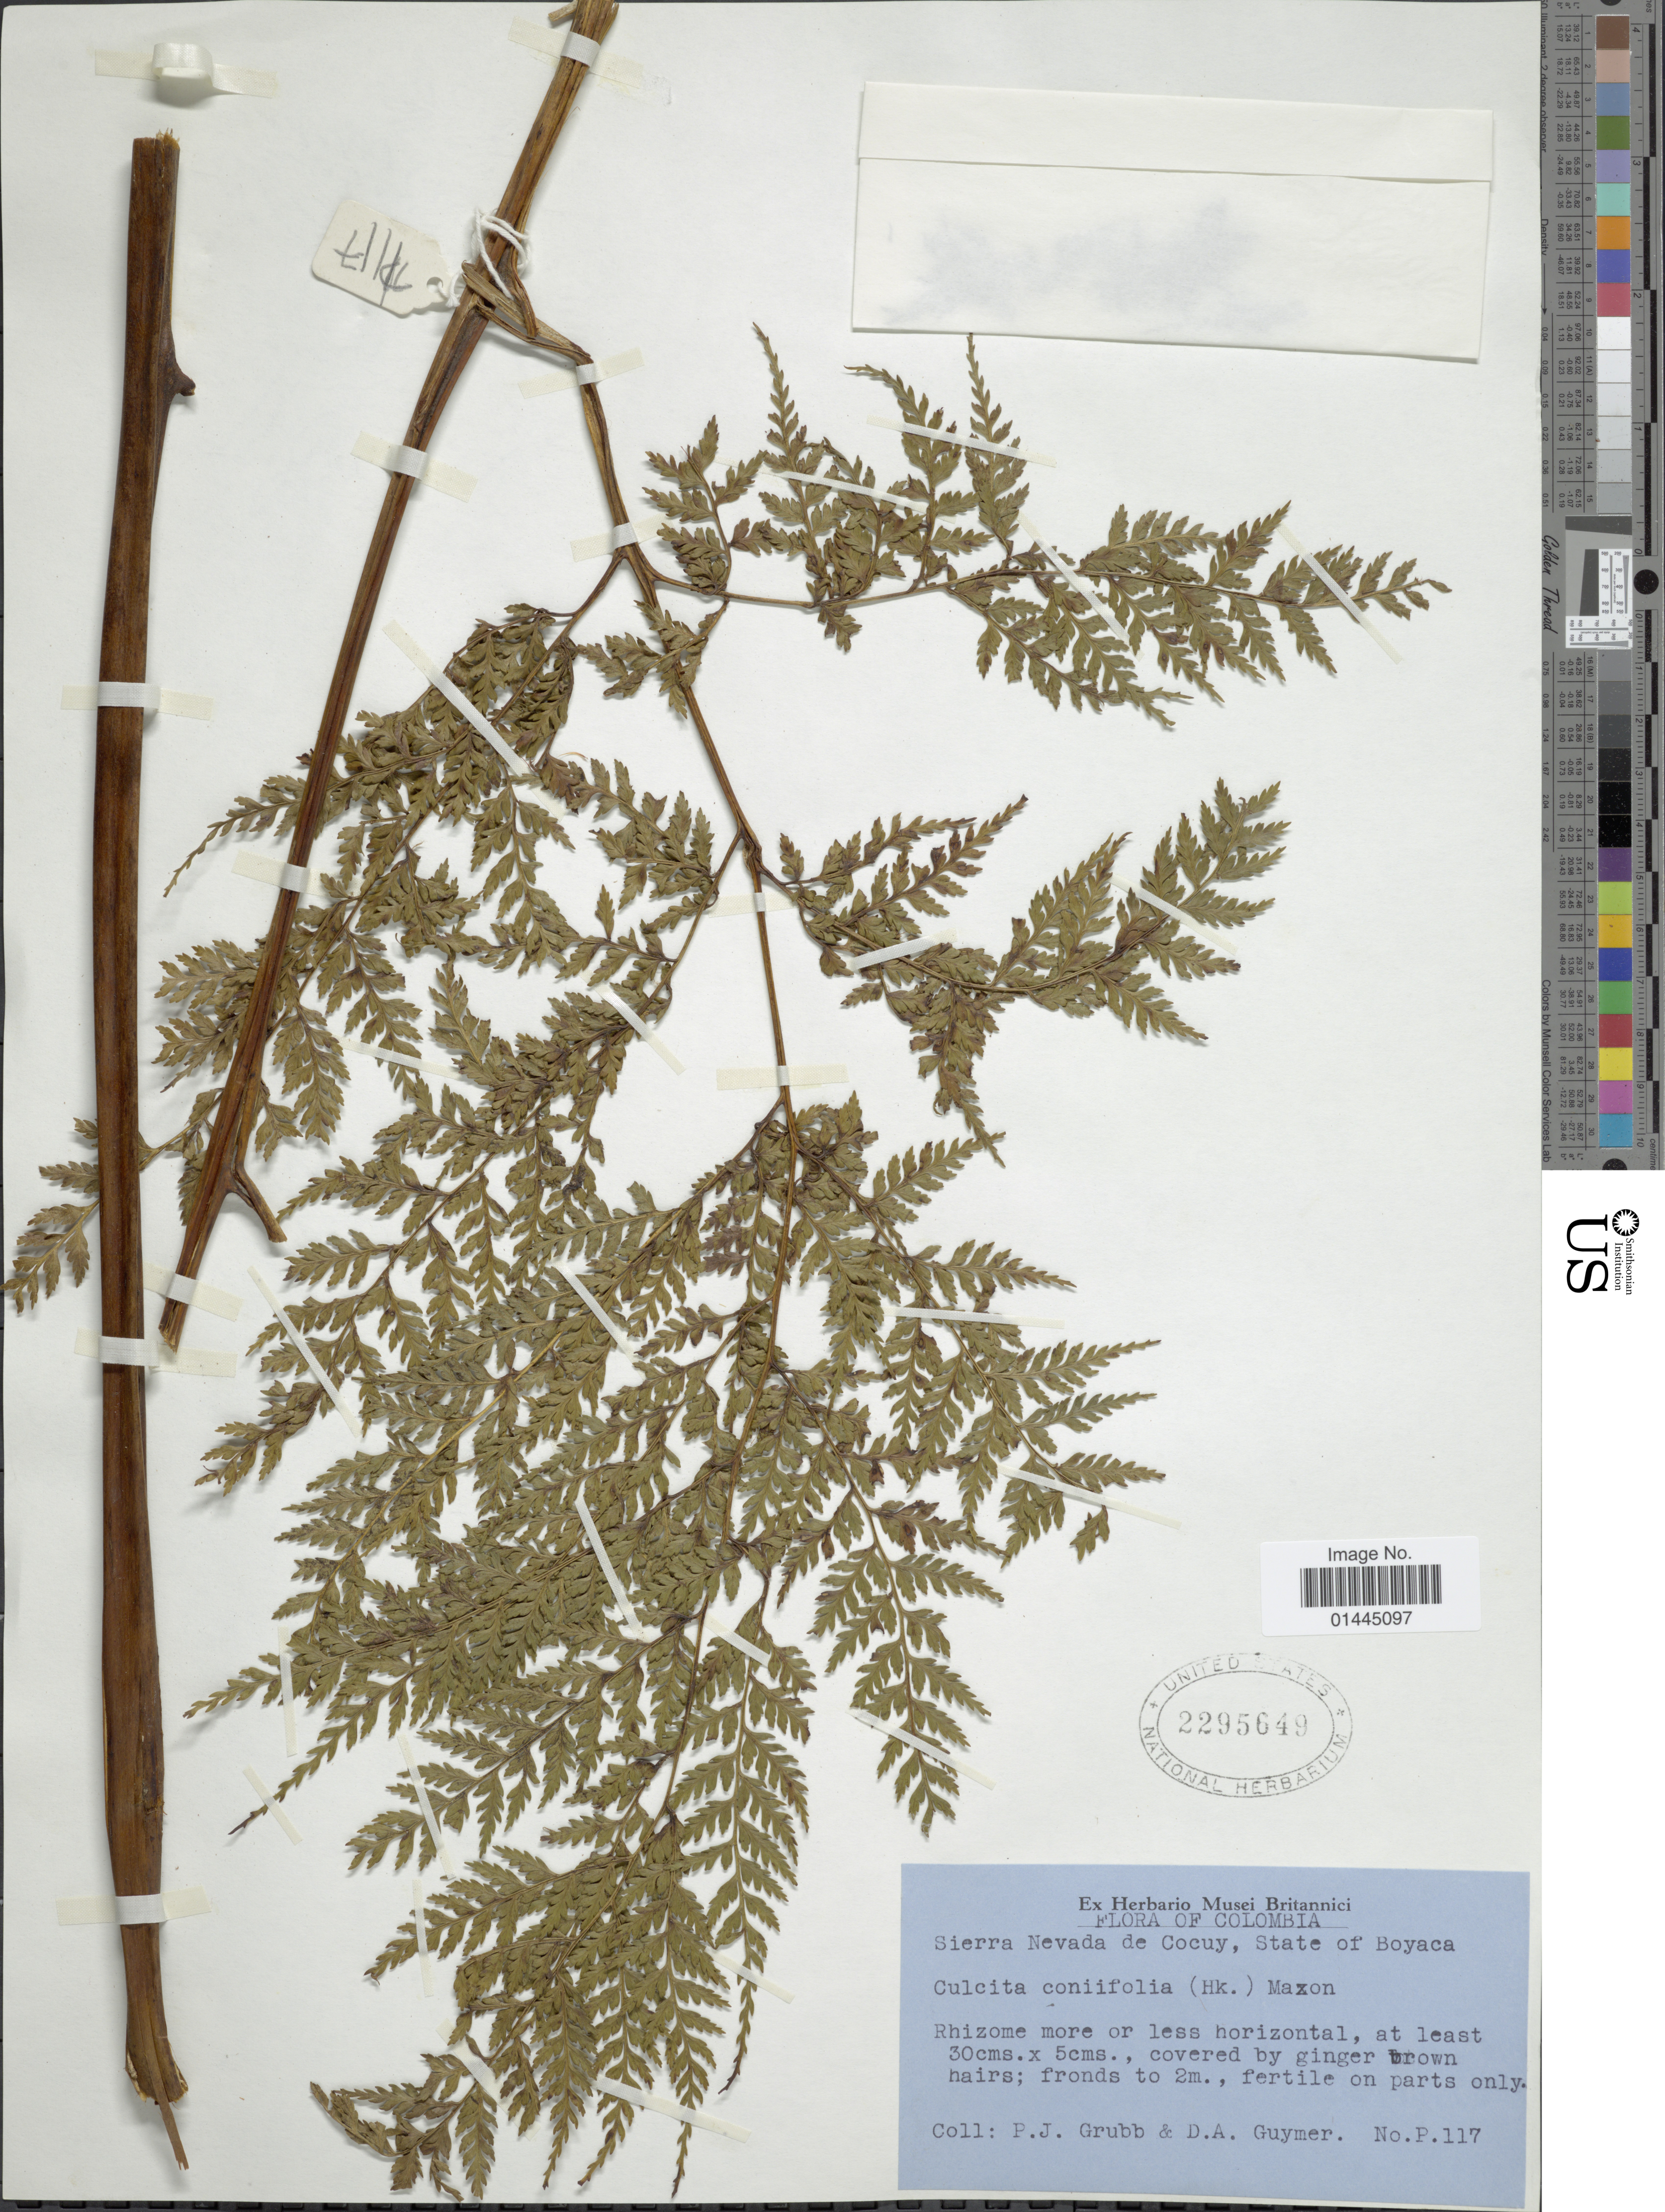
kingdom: Plantae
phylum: Tracheophyta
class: Polypodiopsida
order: Cyatheales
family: Culcitaceae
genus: Culcita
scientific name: Culcita coniifolia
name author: (Hook.) Maxon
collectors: P. J. Grubb & D. Guymer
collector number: P.117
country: Colombia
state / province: Boyacá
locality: Sierra Nevada de Cocuy.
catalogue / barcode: US 2295649